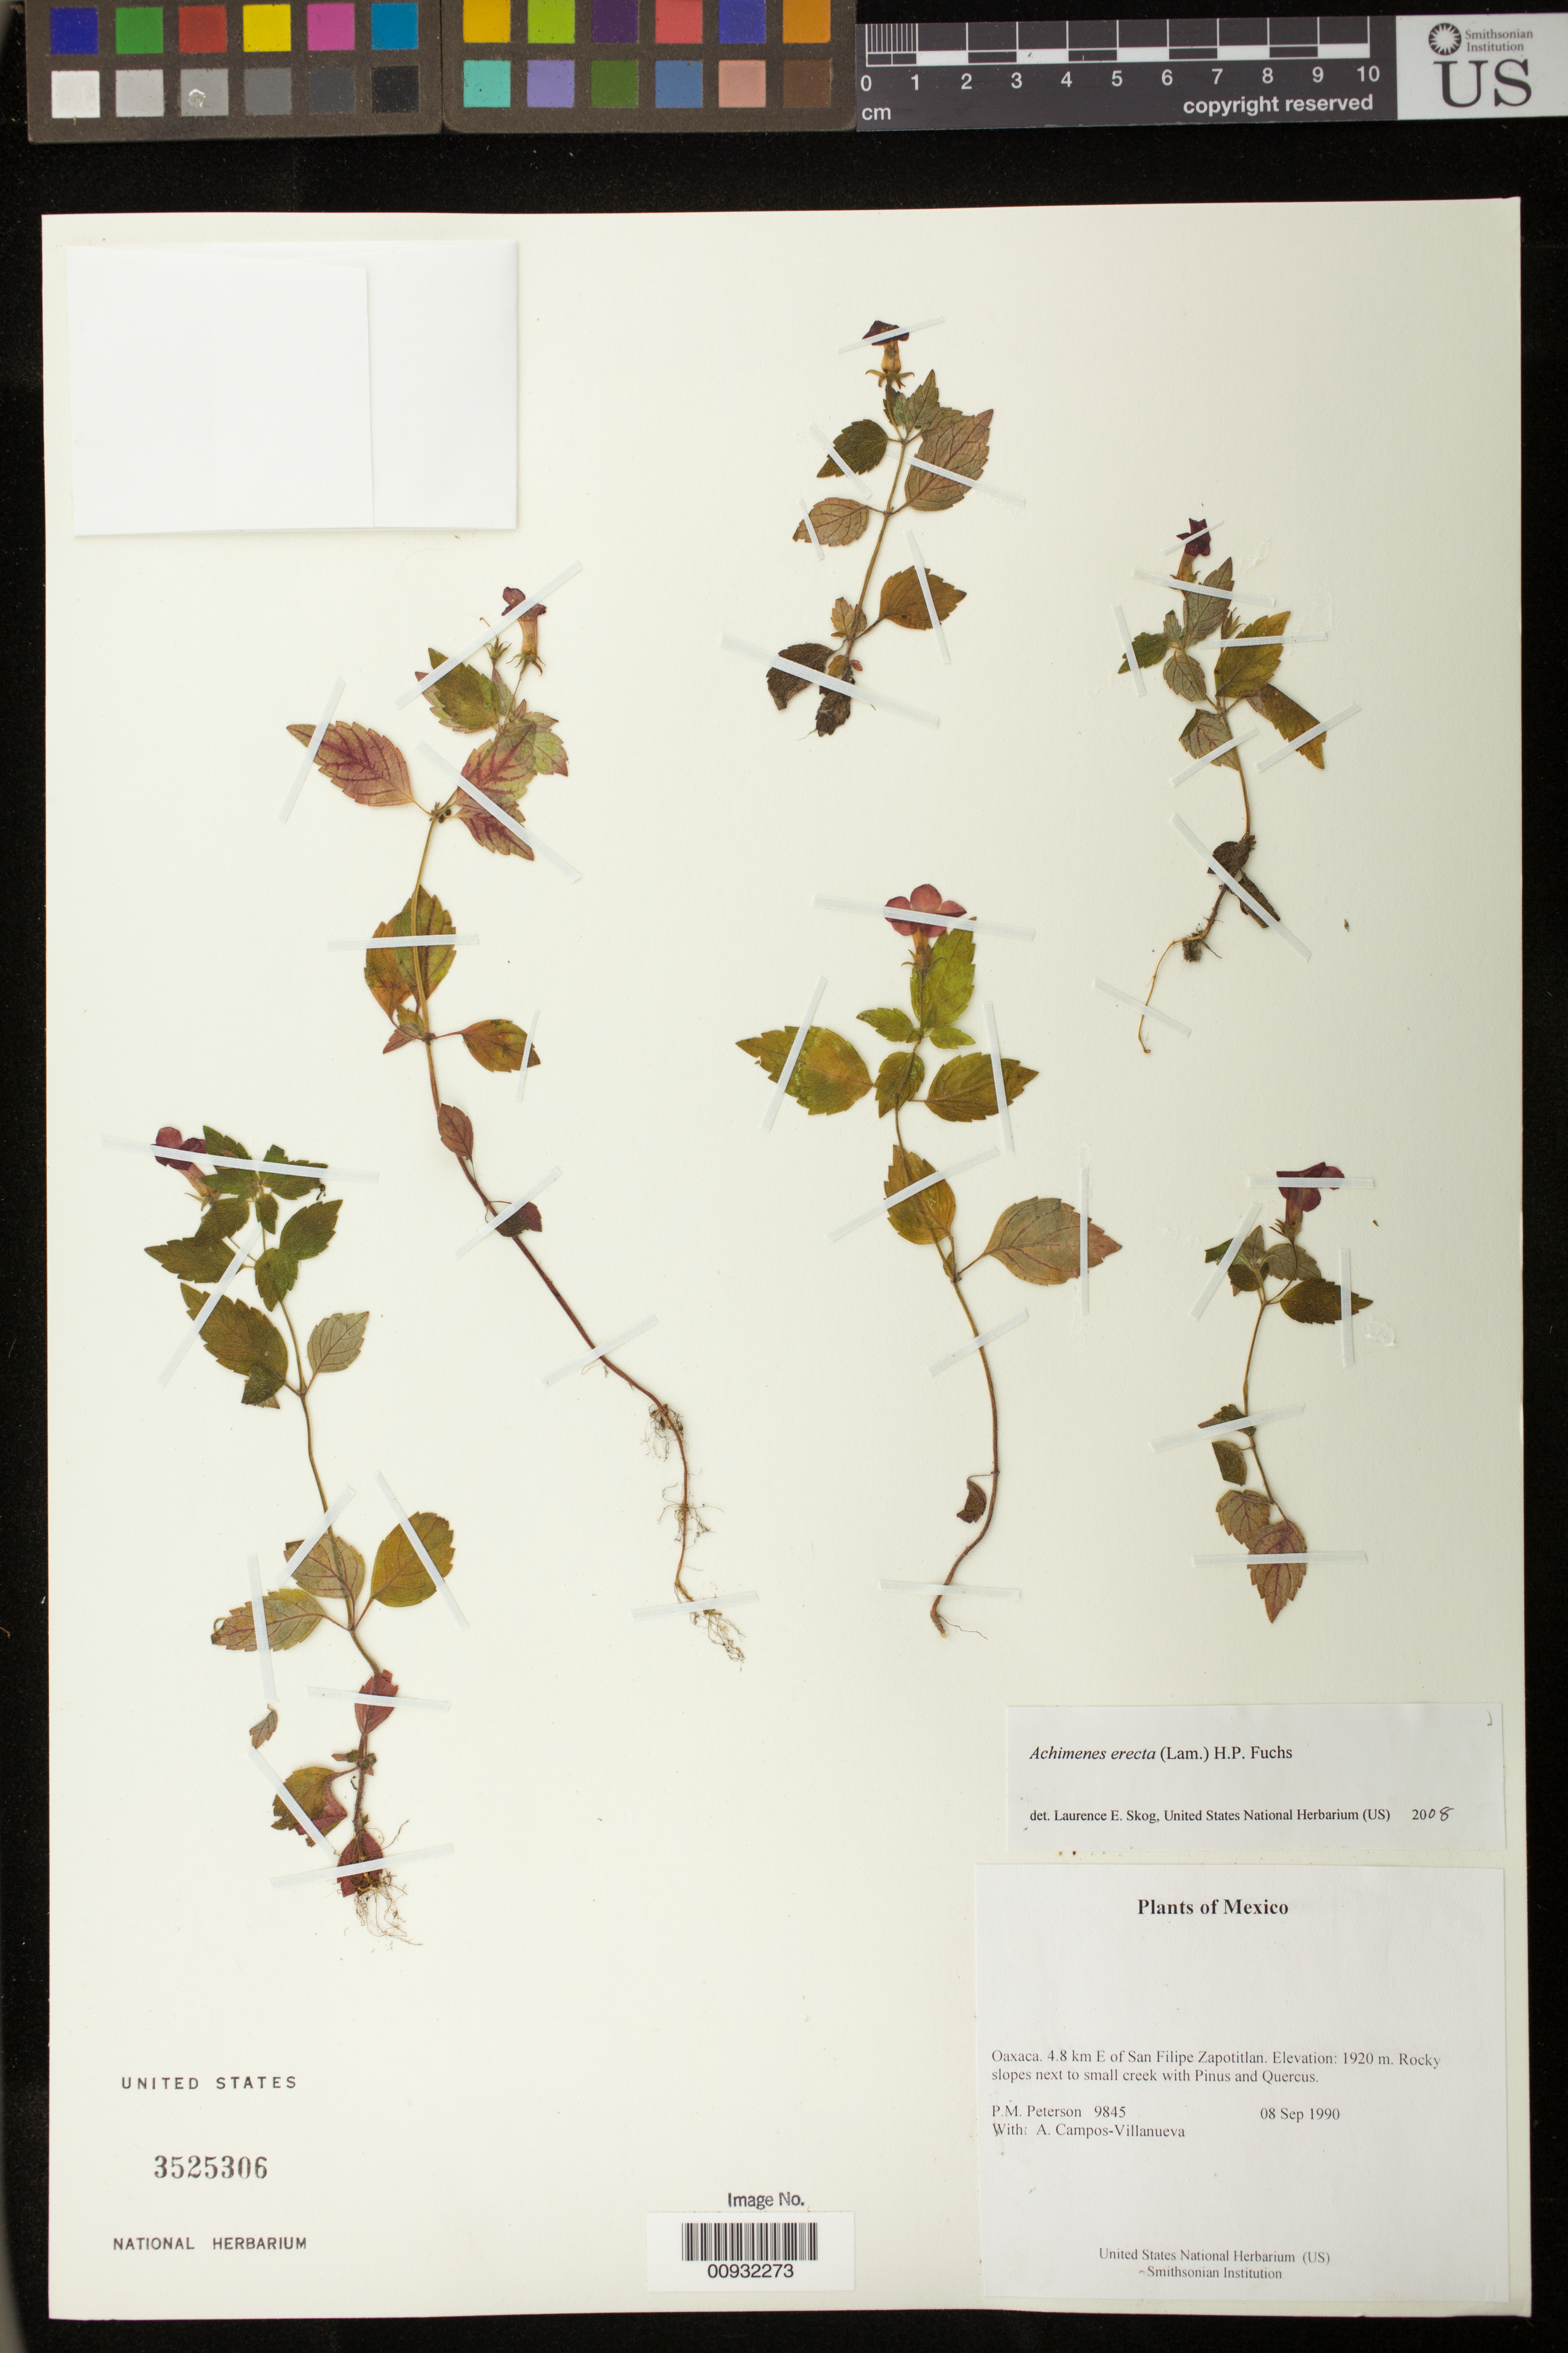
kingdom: Plantae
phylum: Tracheophyta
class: Magnoliopsida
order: Lamiales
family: Gesneriaceae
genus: Achimenes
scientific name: Achimenes erecta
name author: (Lam.) H.P. Fuchs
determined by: Skog, Laurence E.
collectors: P. M. Peterson & A. Campos-Villanueva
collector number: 09845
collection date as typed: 08 Sep 1990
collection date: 1990-09-08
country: Mexico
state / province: Oaxaca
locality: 4.8 km E of San Filipe Zapotitlan.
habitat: Rocky slopes next to small creek with Pinus and Quercus.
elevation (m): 1920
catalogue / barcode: US 3525306